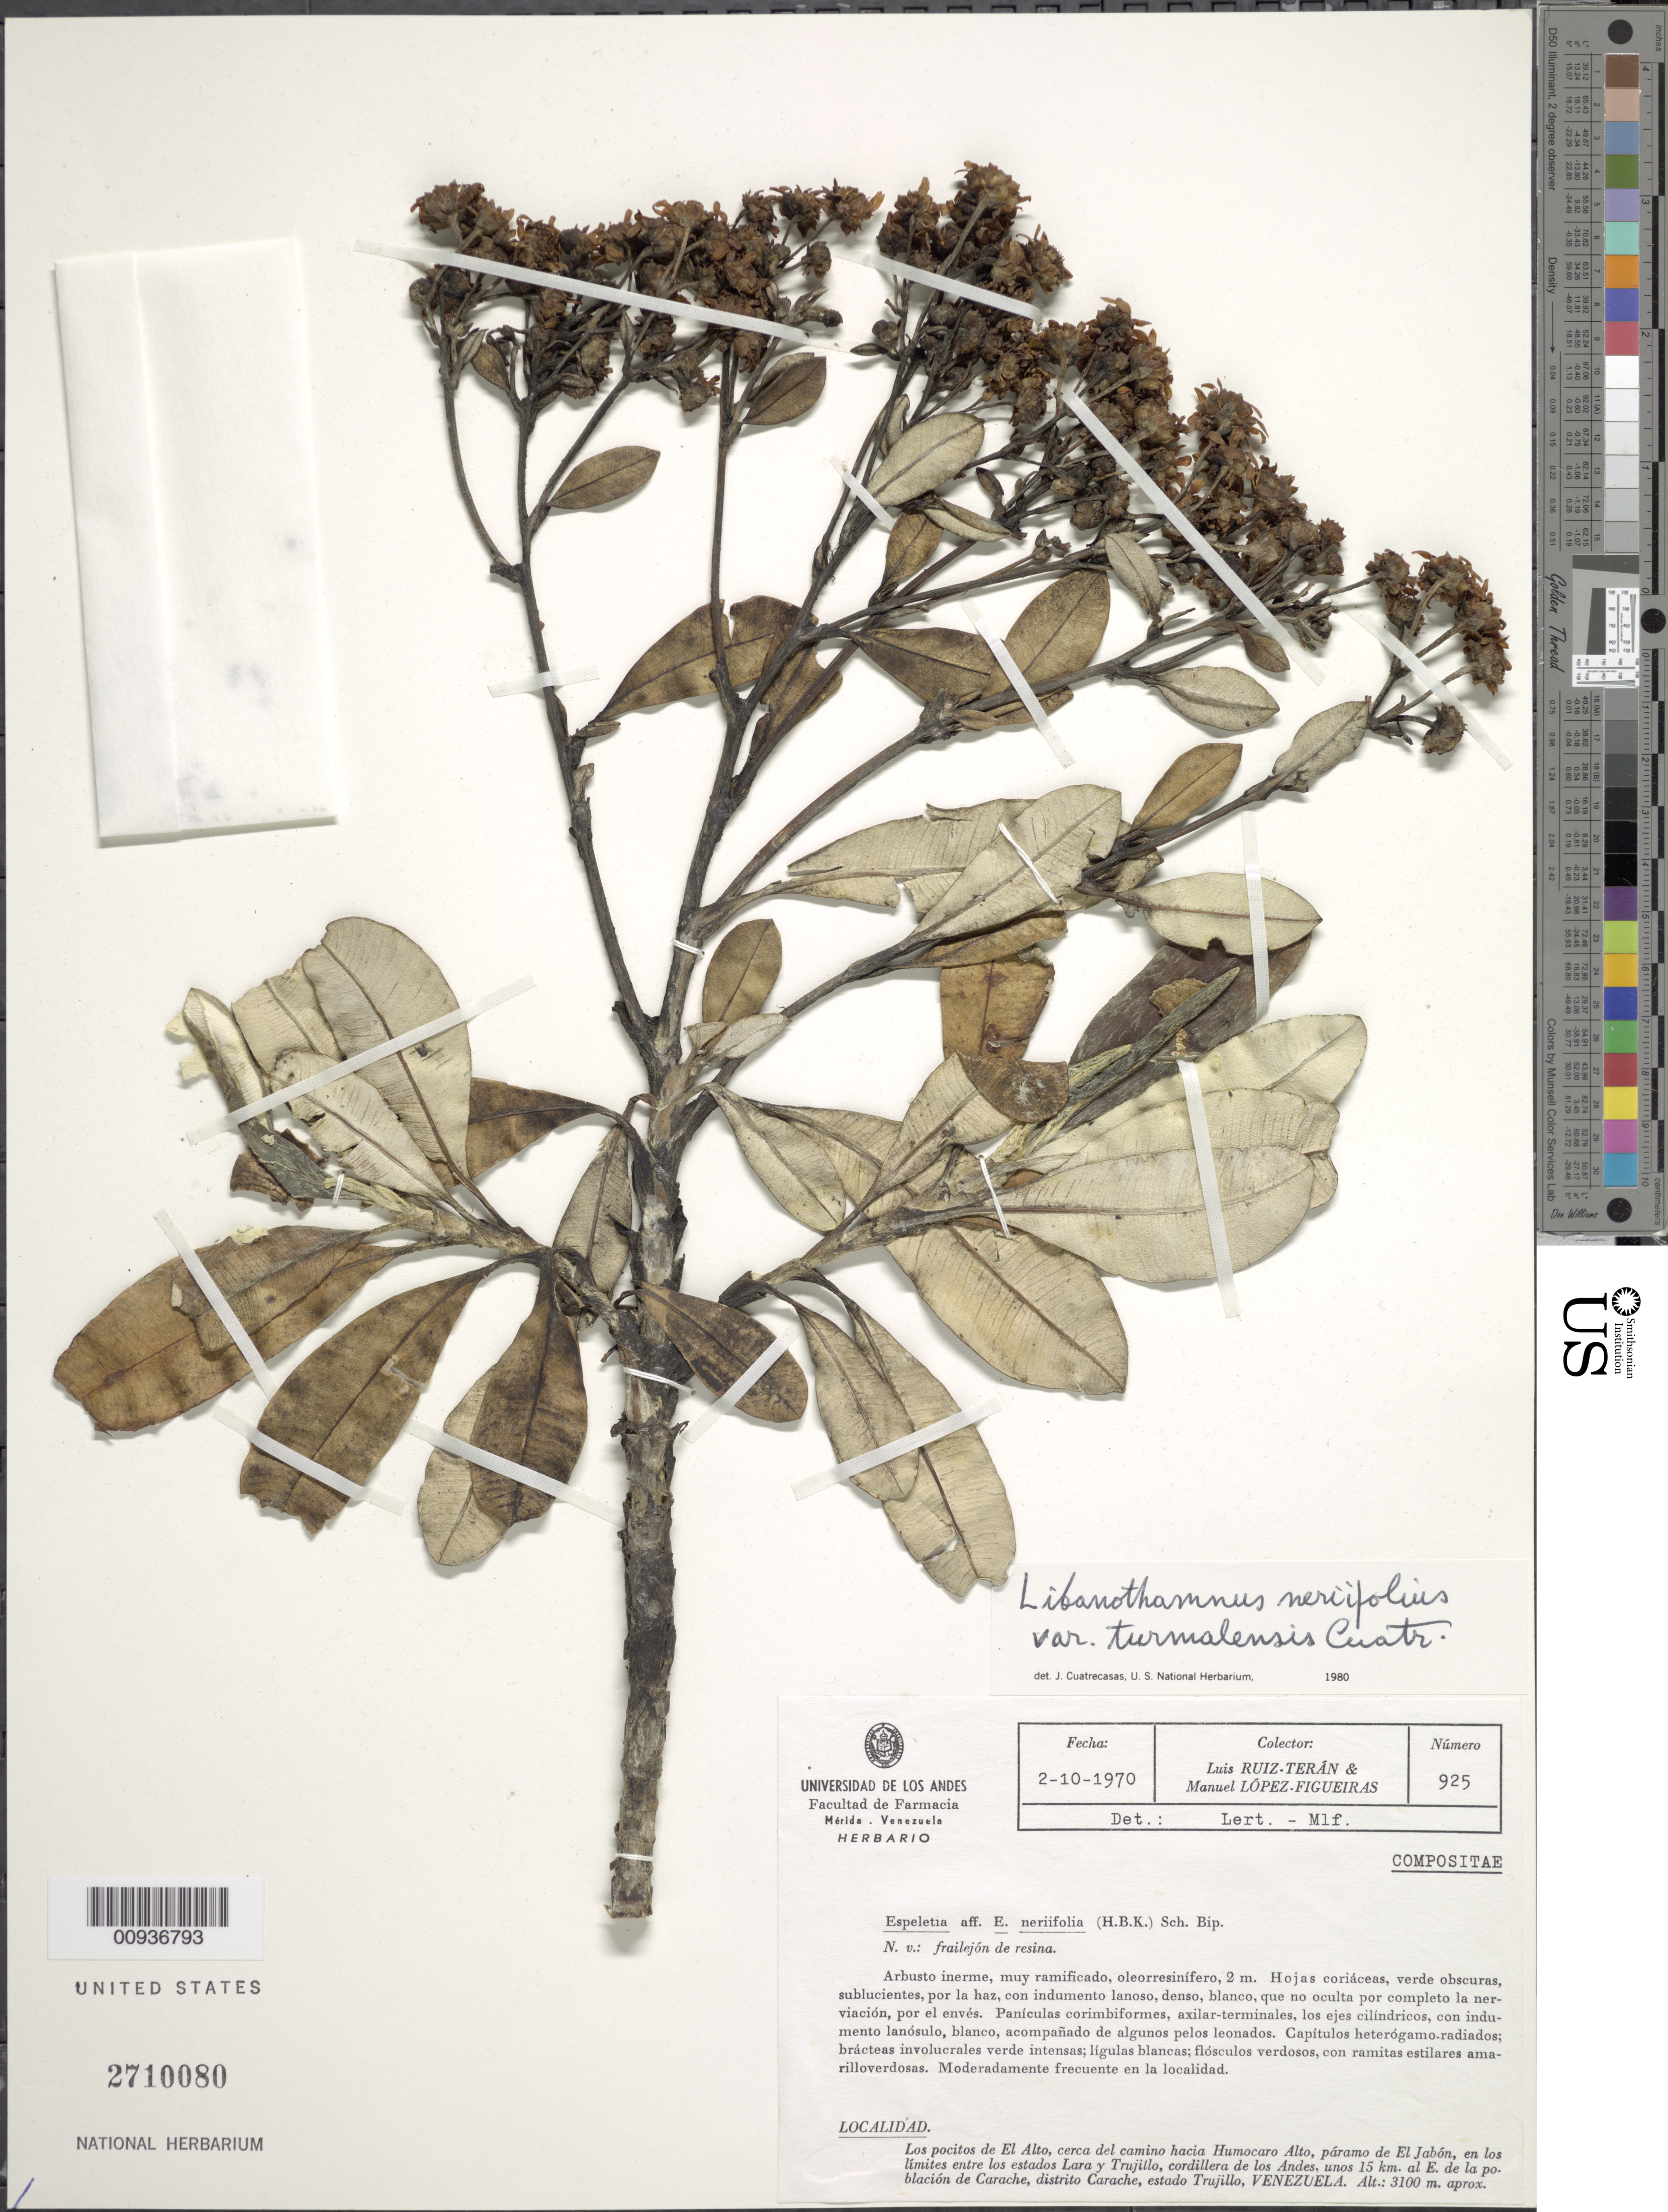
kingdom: Plantae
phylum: Tracheophyta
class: Magnoliopsida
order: Asterales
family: Asteraceae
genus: Libanothamnus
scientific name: Libanothamnus neriifolius var. turmalensis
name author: Cuatrec.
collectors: L. Teran & M. López Figueiras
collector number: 925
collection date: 1970-10-02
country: Venezuela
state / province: Trujillo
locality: Los pocitos de El Alto, cerca del camino hacia Humocaro Alto, paramo de El Jabon, en los limites entre los estados Lara y Trujillo, cordillera de los Andes, unos 15 km al E de la poblacion de Carache, Distrito Carache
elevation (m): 3100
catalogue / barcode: US 2710080